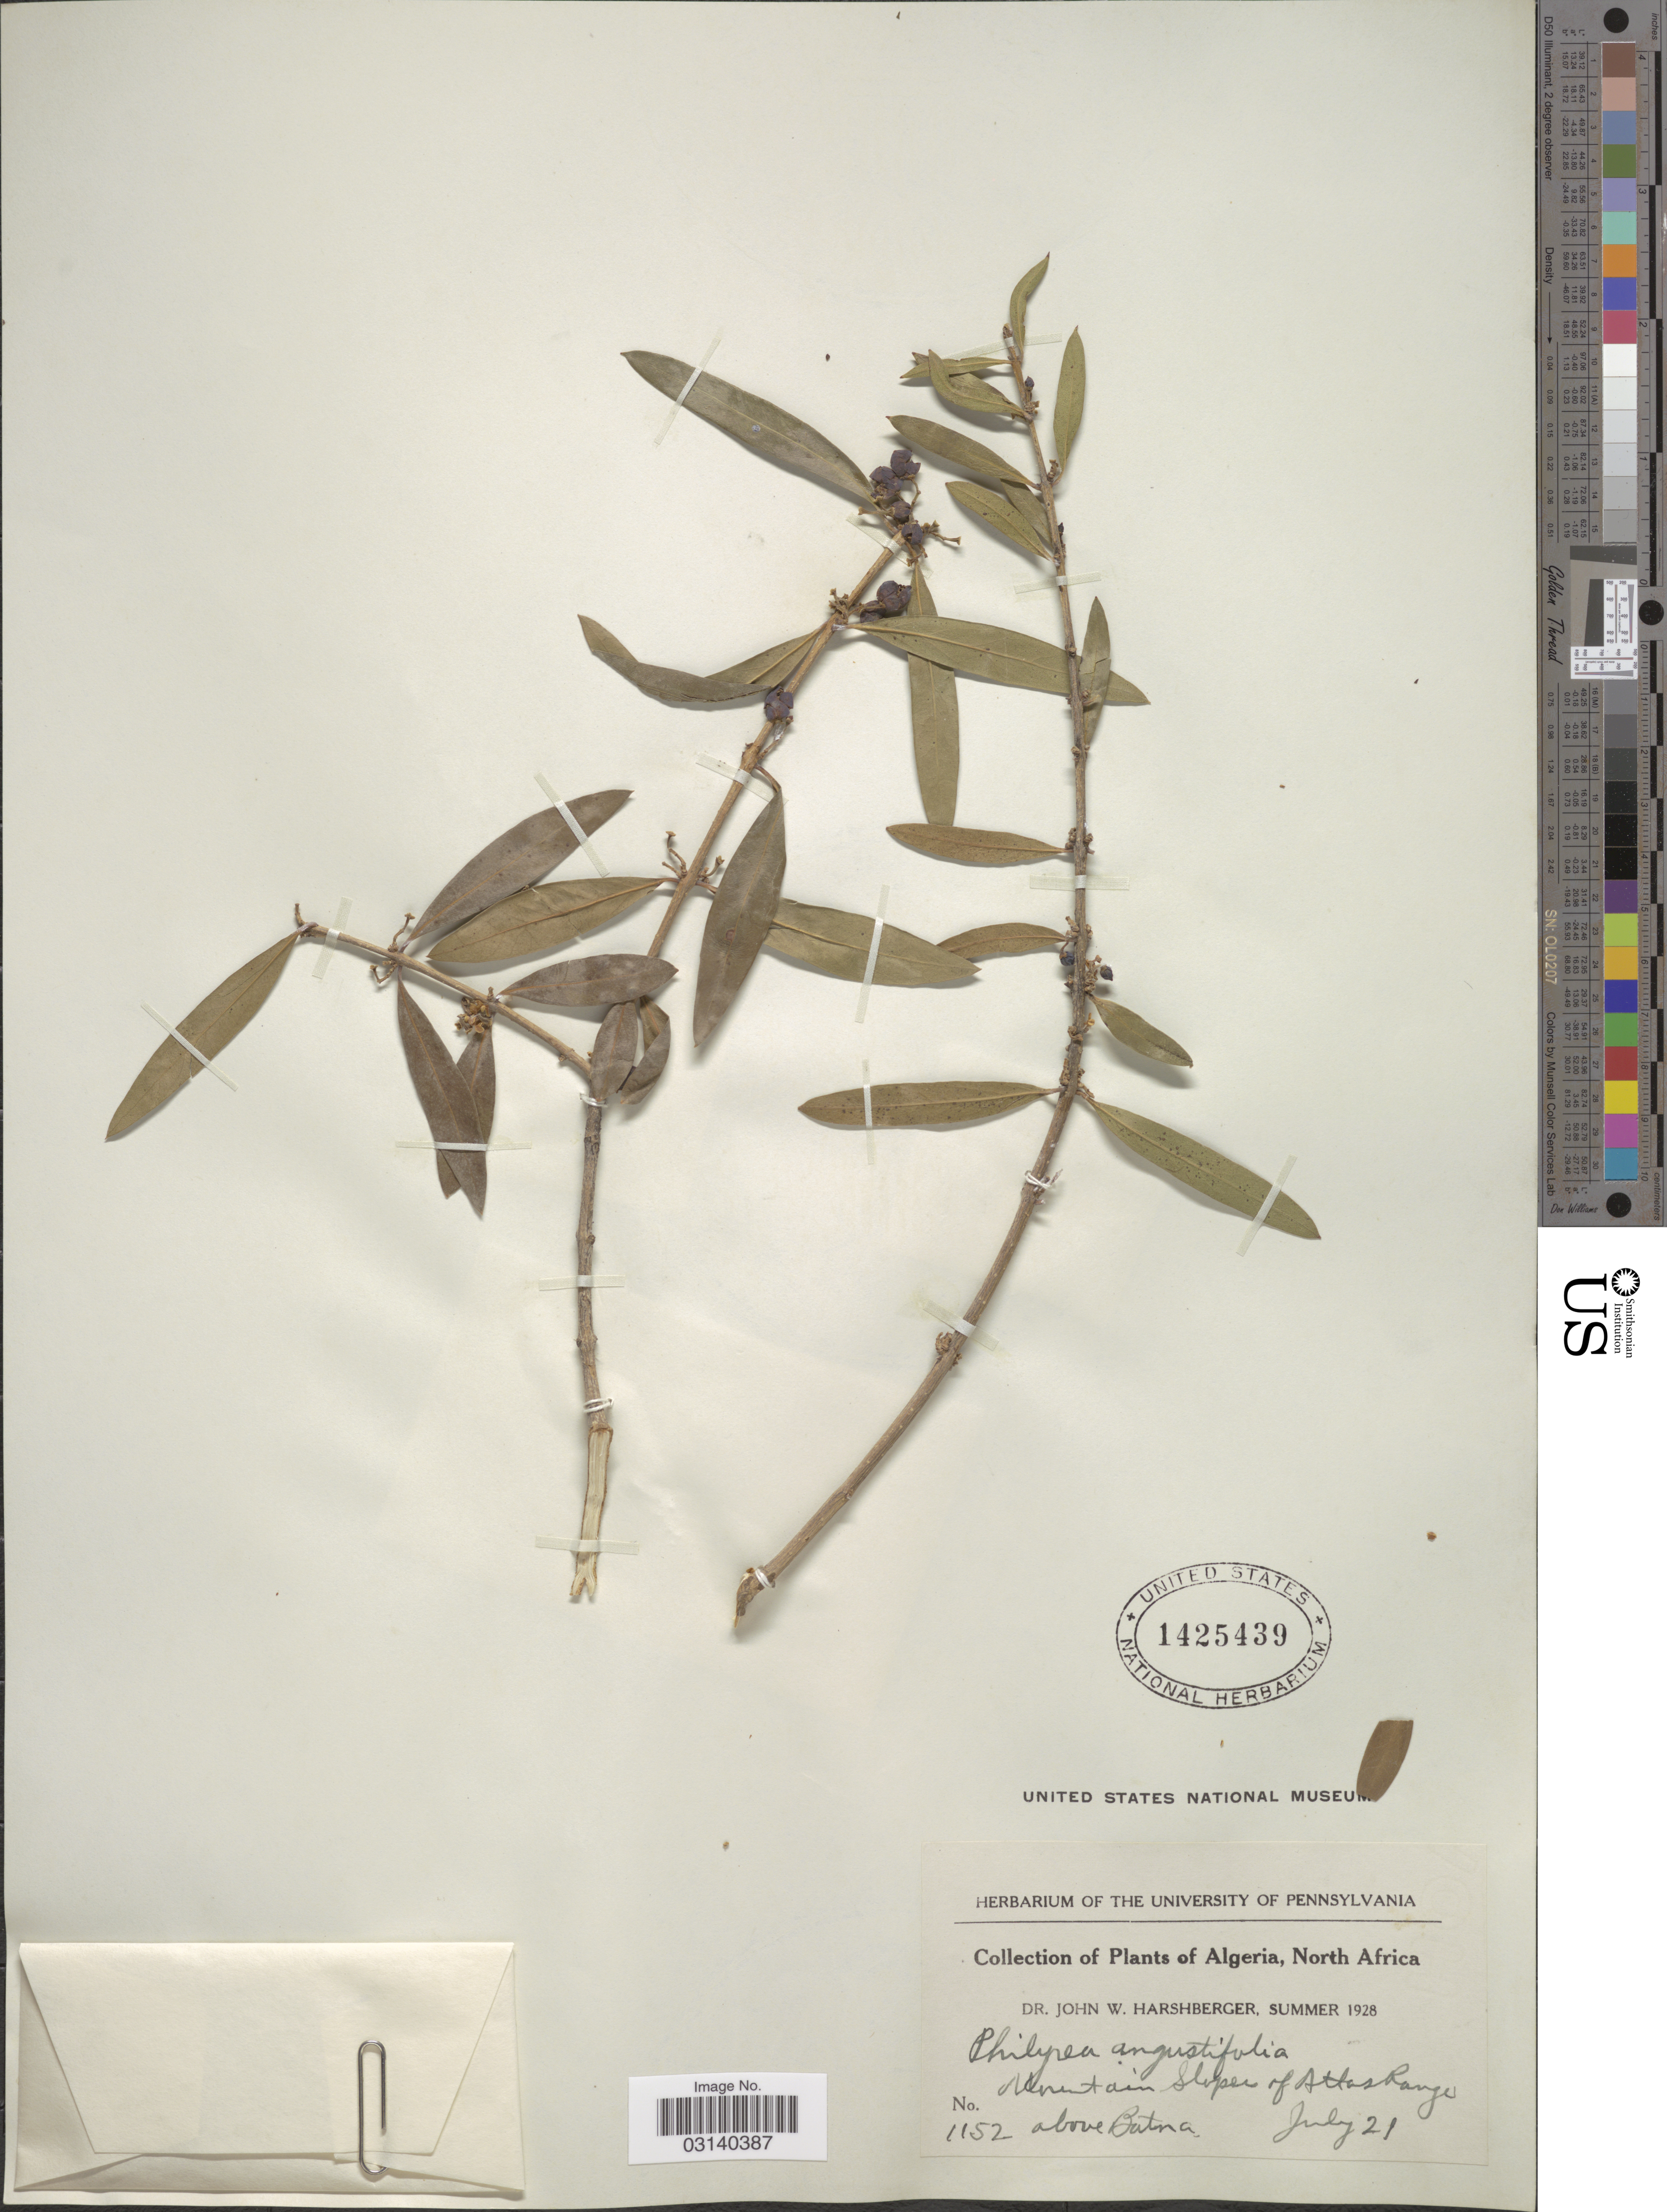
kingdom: Plantae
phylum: Tracheophyta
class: Magnoliopsida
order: Lamiales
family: Oleaceae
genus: Phillyrea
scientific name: Phillyrea angustifolia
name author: L.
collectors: J. W. Harshberger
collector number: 1152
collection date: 1928-07-21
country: Algeria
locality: Algeria, North Africa, Mountain Slopes of Atlas Range, above Batna.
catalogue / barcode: US 1425439